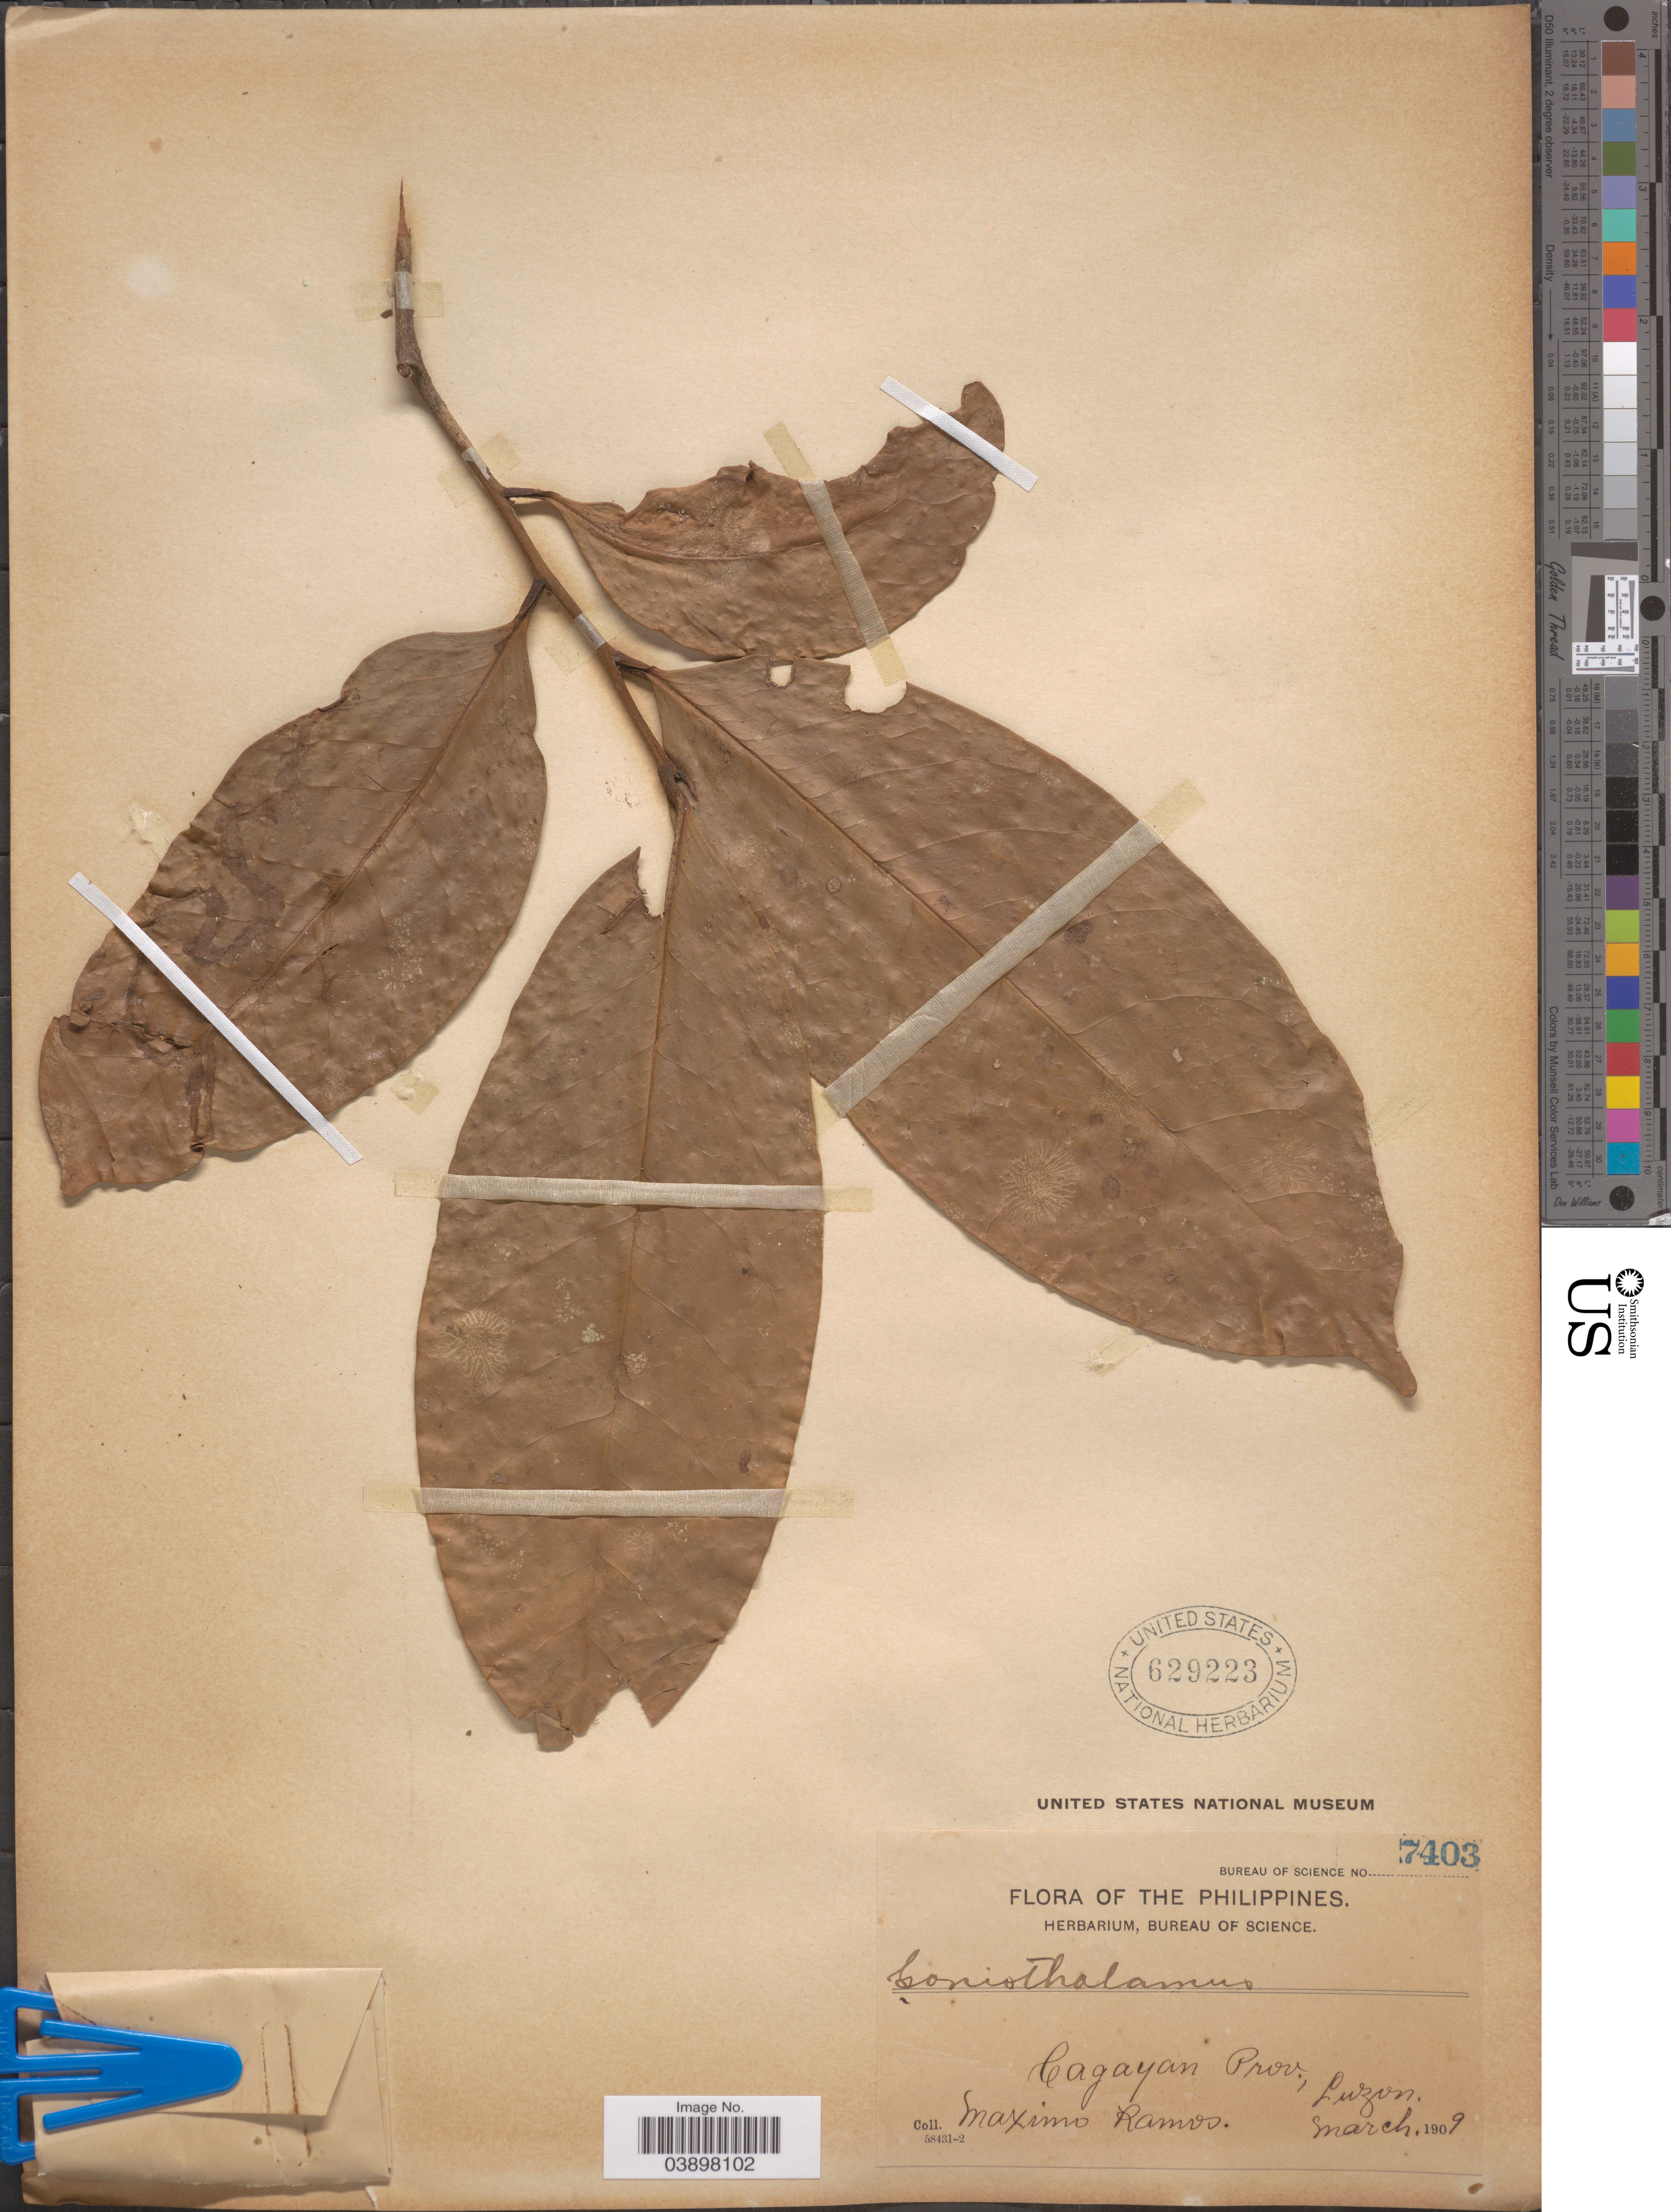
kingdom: Plantae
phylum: Tracheophyta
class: Magnoliopsida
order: Magnoliales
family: Annonaceae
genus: Goniothalamus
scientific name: Goniothalamus sp.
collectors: M. Ramos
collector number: Bureau of Science 7403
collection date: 1909-03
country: Philippines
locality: Cagayan Prov., Luzon.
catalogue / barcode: US 629223